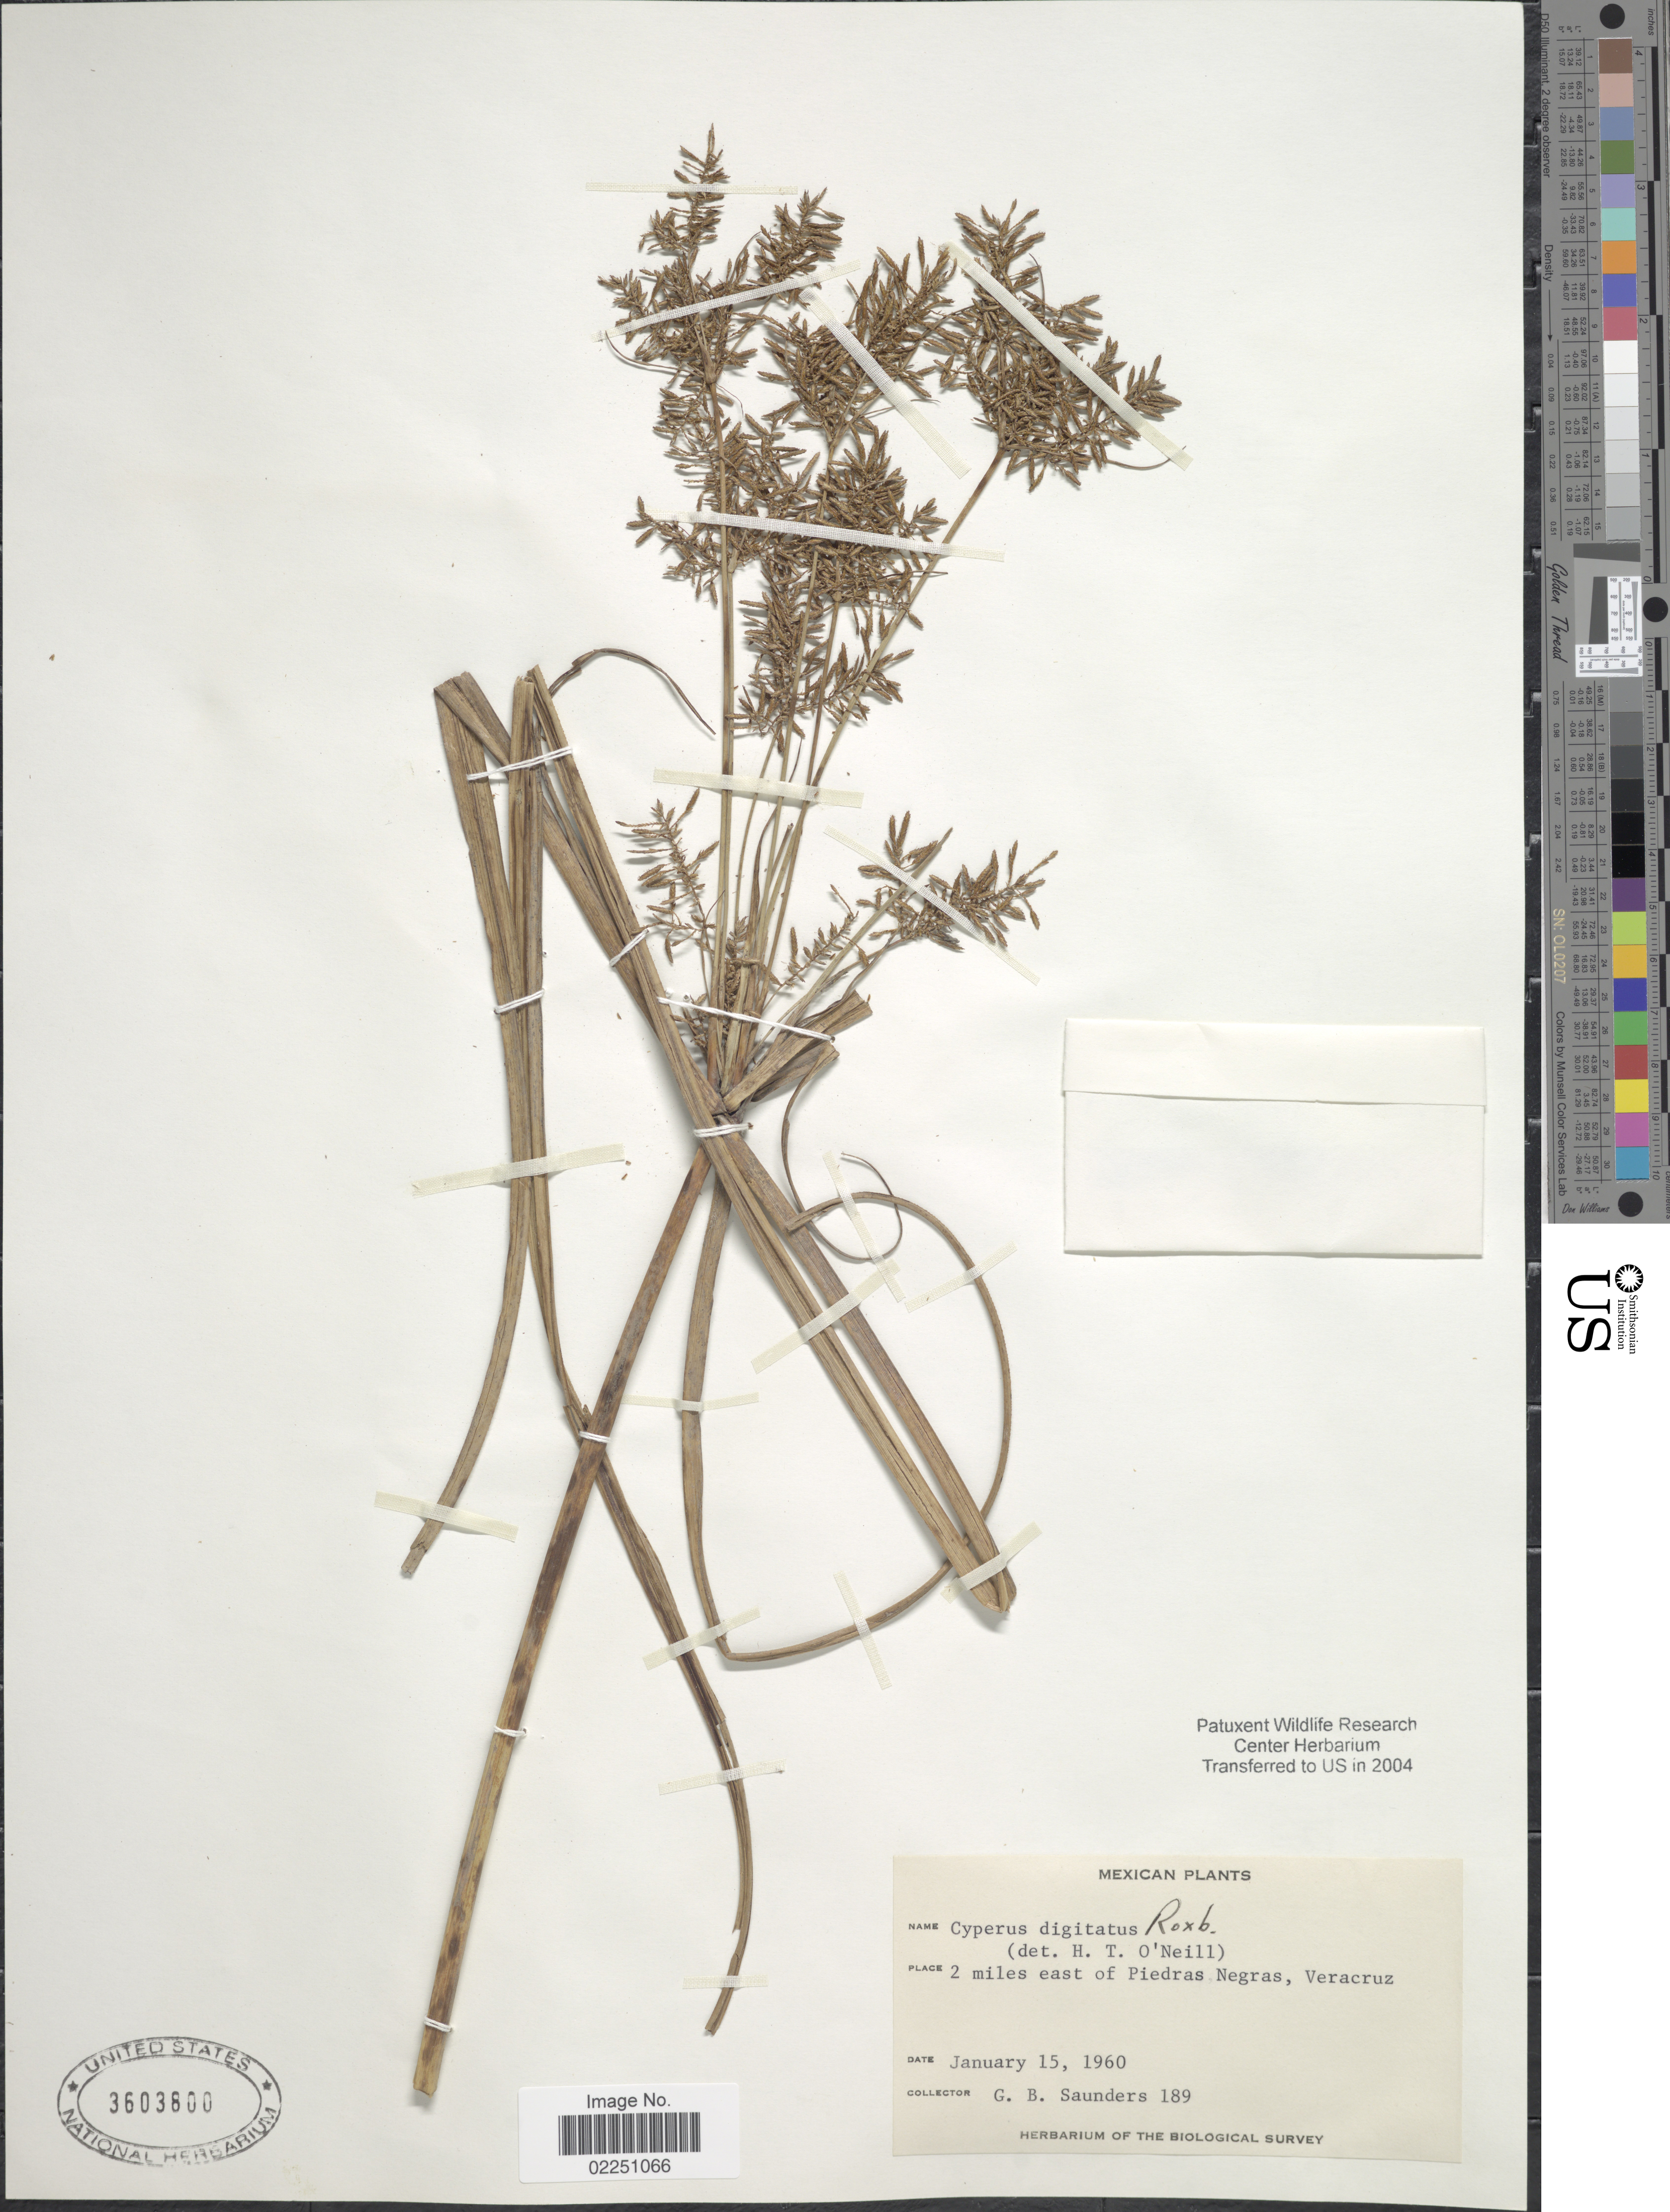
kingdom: Plantae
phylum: Tracheophyta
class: Liliopsida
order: Poales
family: Cyperaceae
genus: Cyperus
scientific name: Cyperus digitatus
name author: Roxb.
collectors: G. B. Saunders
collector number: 189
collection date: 1960-01-15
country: Mexico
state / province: Veracruz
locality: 2 miles east of Piedras Negras, Veracruz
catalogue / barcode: US 3603800